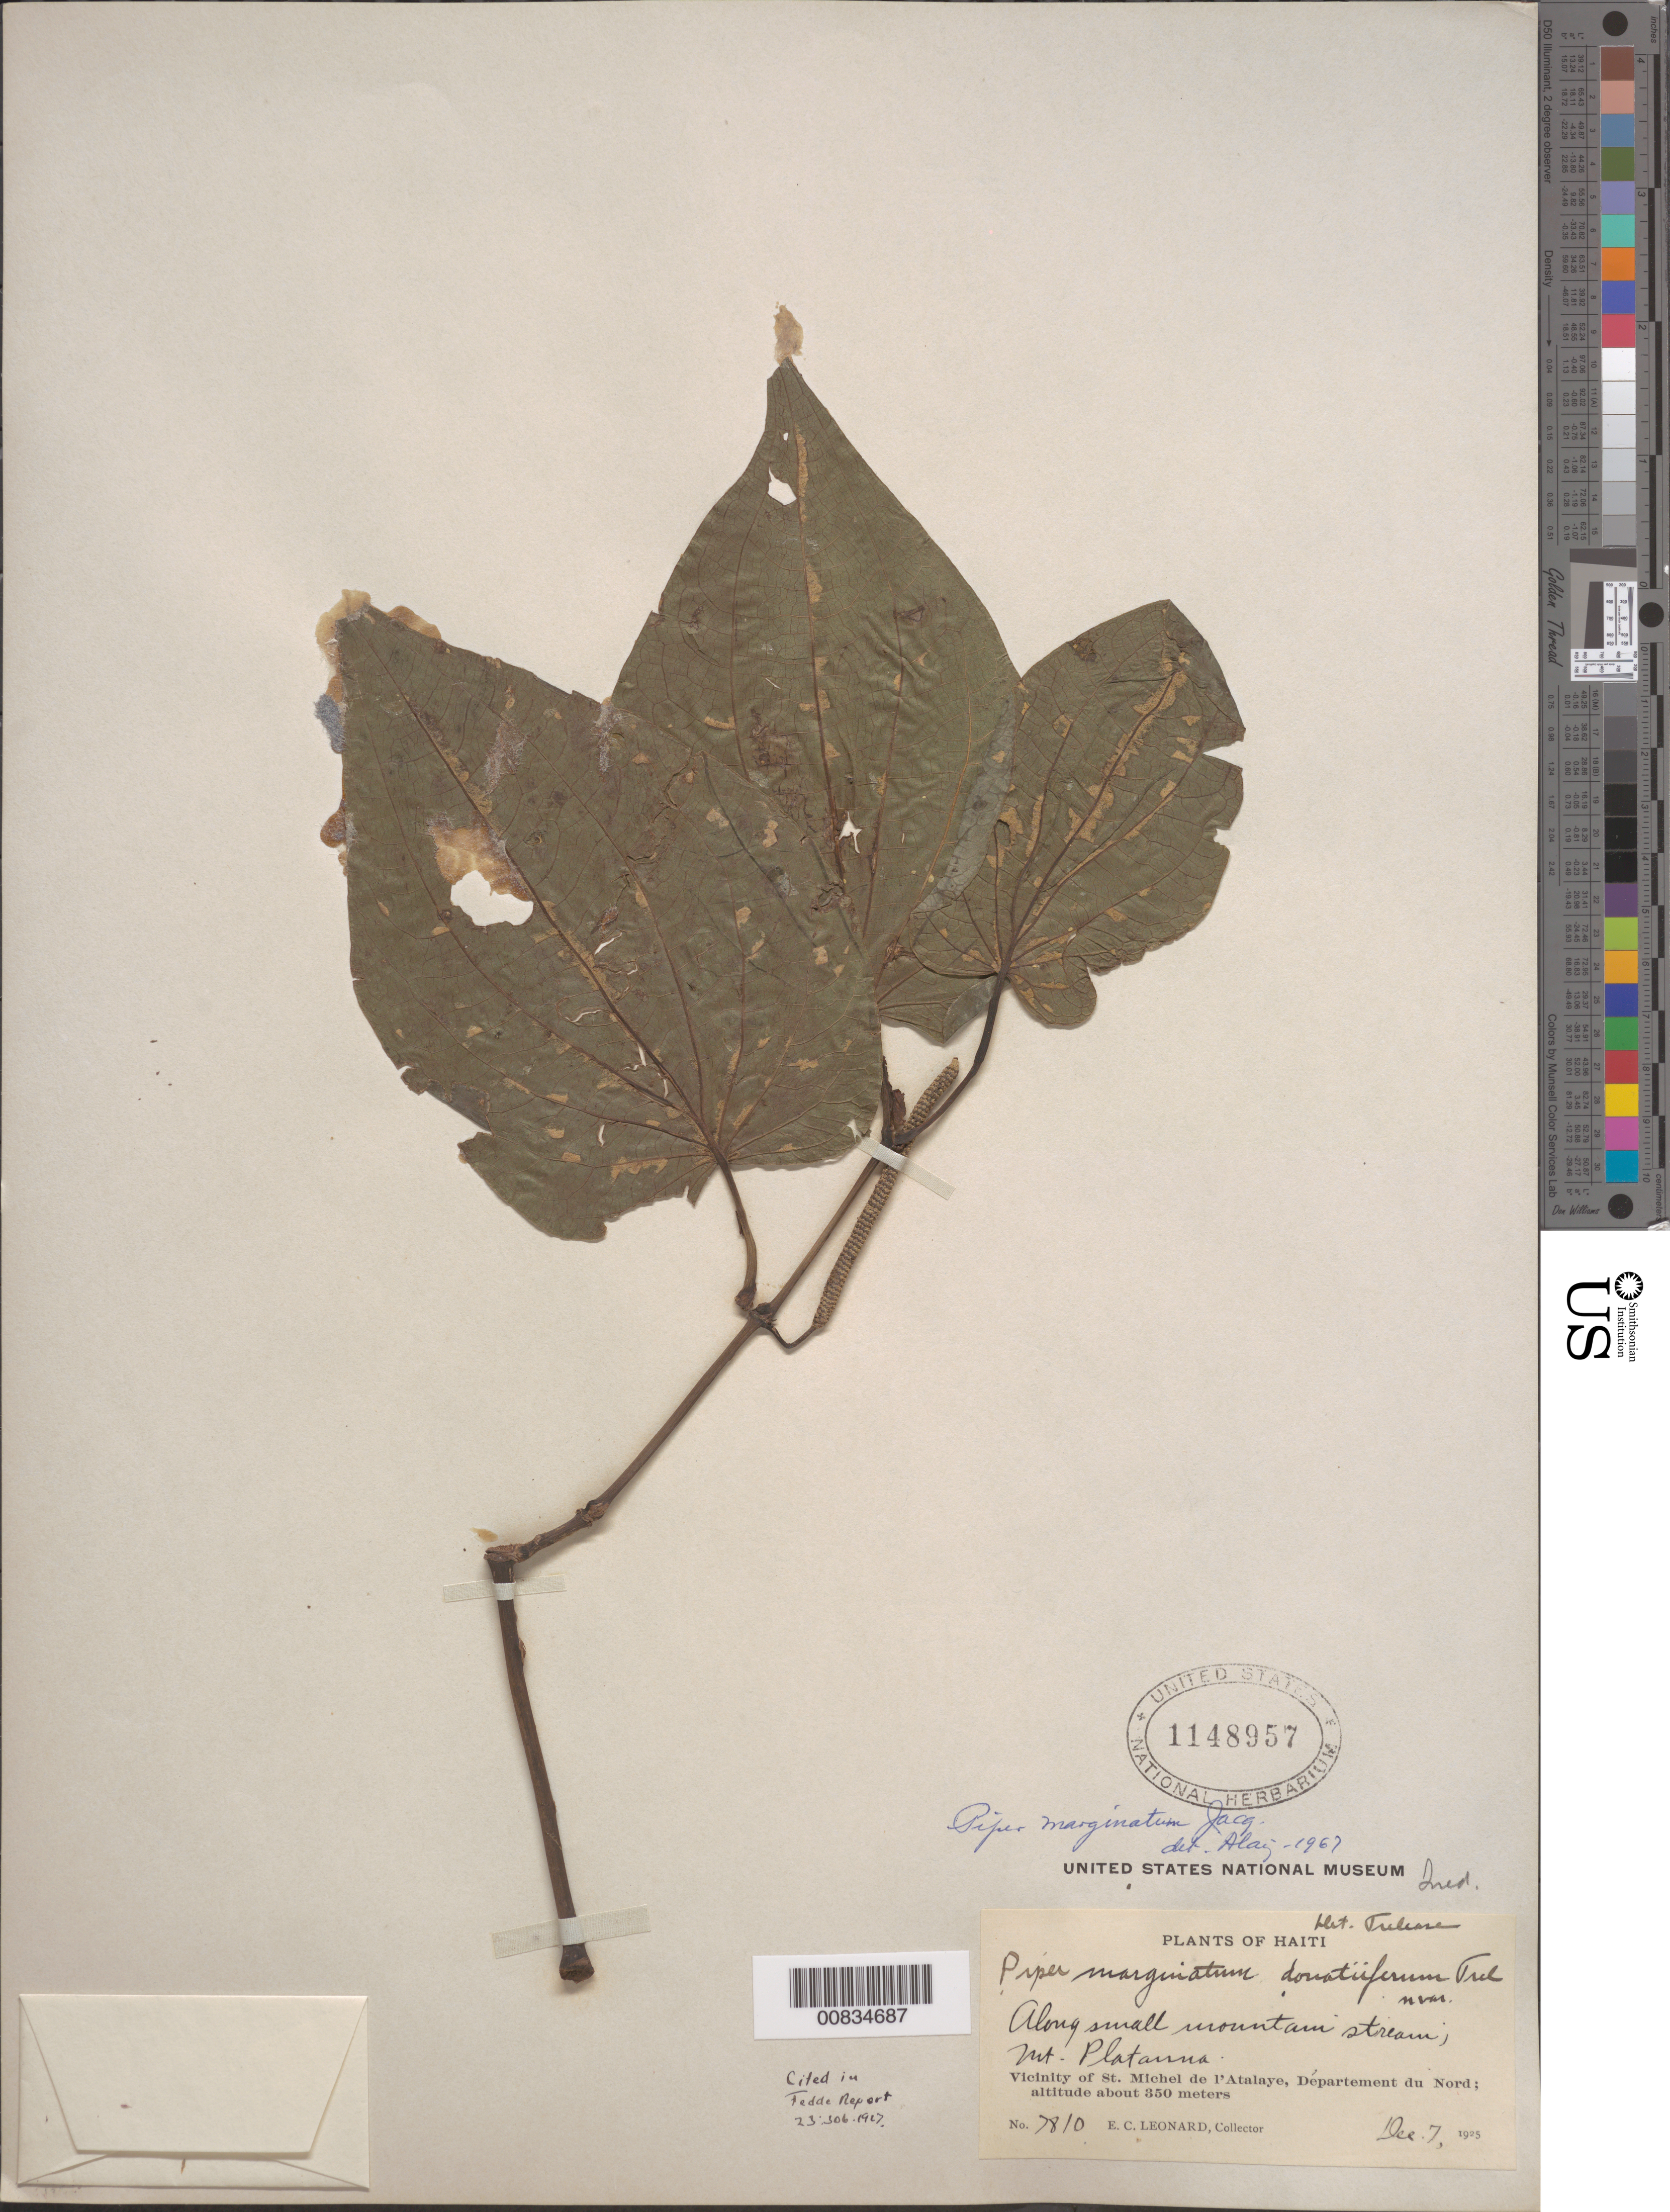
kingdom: Plantae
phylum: Tracheophyta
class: Magnoliopsida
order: Piperales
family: Piperaceae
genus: Piper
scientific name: Piper marginatum var. domatiiferum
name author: Trel.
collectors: E. C. Leonard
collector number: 7810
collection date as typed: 07 Dec 1925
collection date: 1925-12-07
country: Haiti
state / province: Nord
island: Hispaniola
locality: Vicinity of St. Michel de l'Atalaye. Mt. Platanna.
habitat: Along small mountain stream.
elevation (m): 350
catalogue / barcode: US 1148957